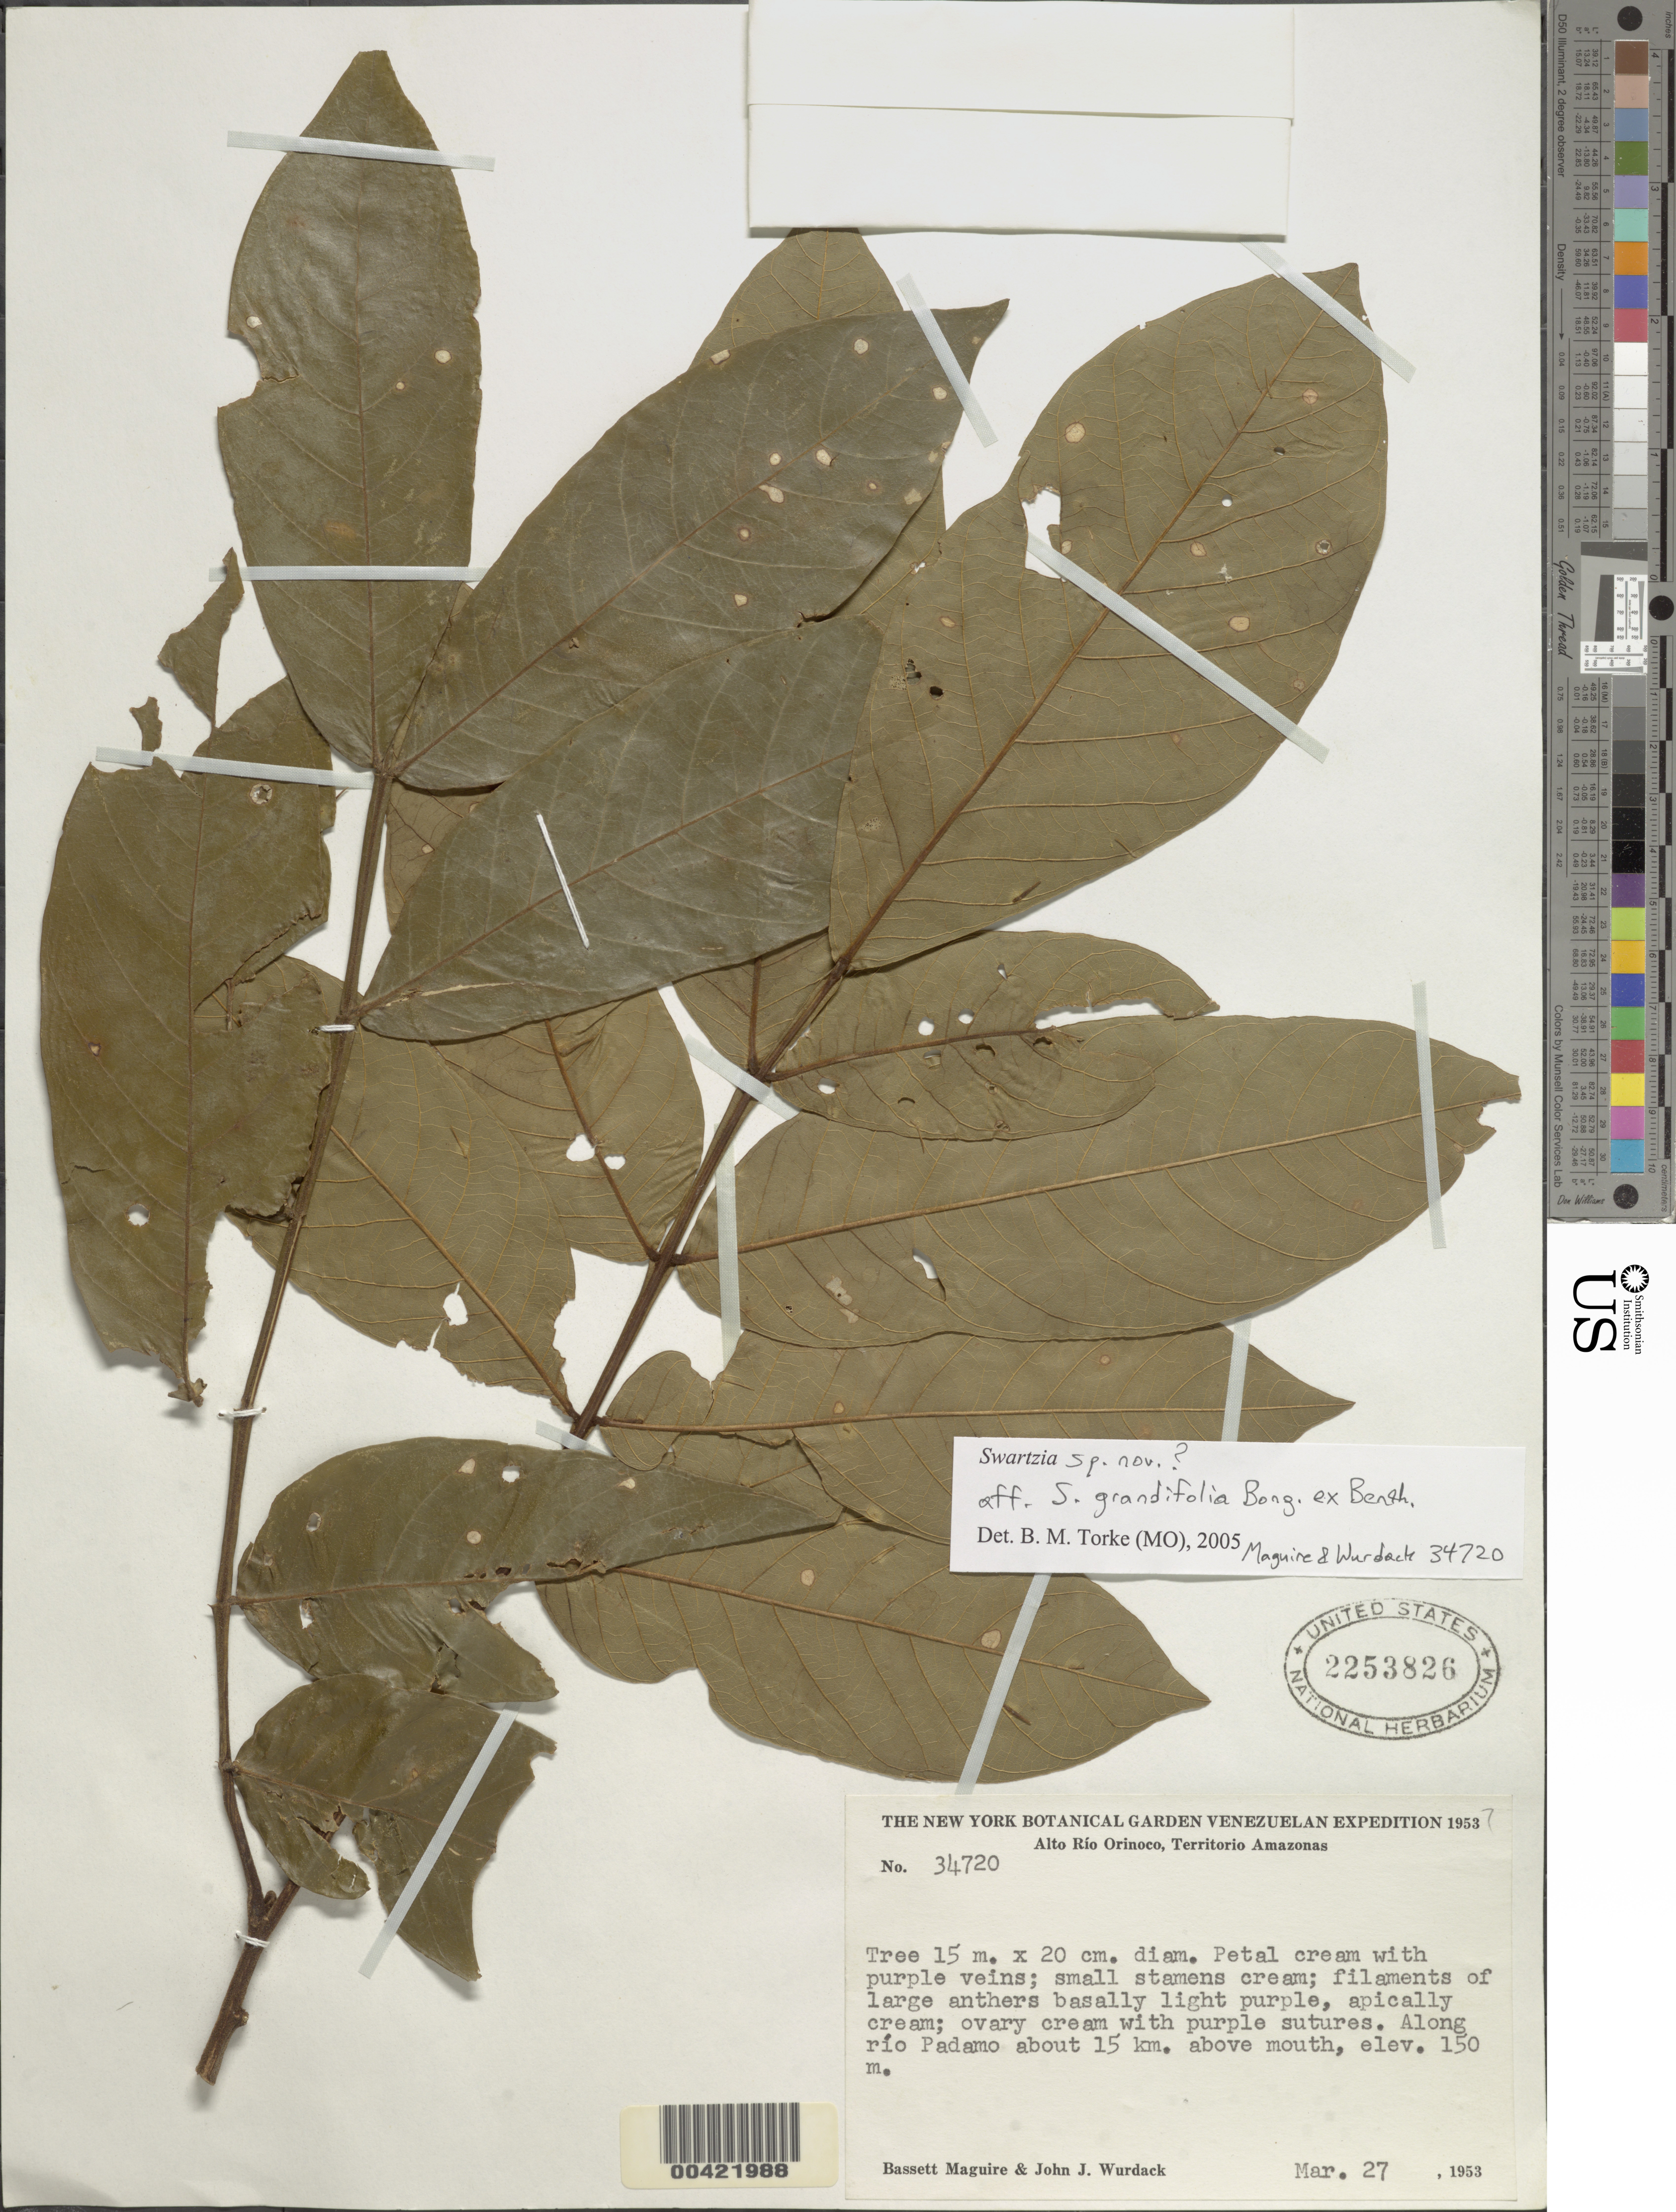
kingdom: Plantae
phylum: Tracheophyta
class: Magnoliopsida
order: Fabales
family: Fabaceae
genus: Swartzia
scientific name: Swartzia sp. nov. aff. grandifolia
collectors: B. Maguire & J. J. Wurdack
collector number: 34720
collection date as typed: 27 Mar 1953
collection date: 1953-03-27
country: Venezuela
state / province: Amazonas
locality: Rio Padamo, ca. 15 km above mouth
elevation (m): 150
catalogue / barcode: US 2253826